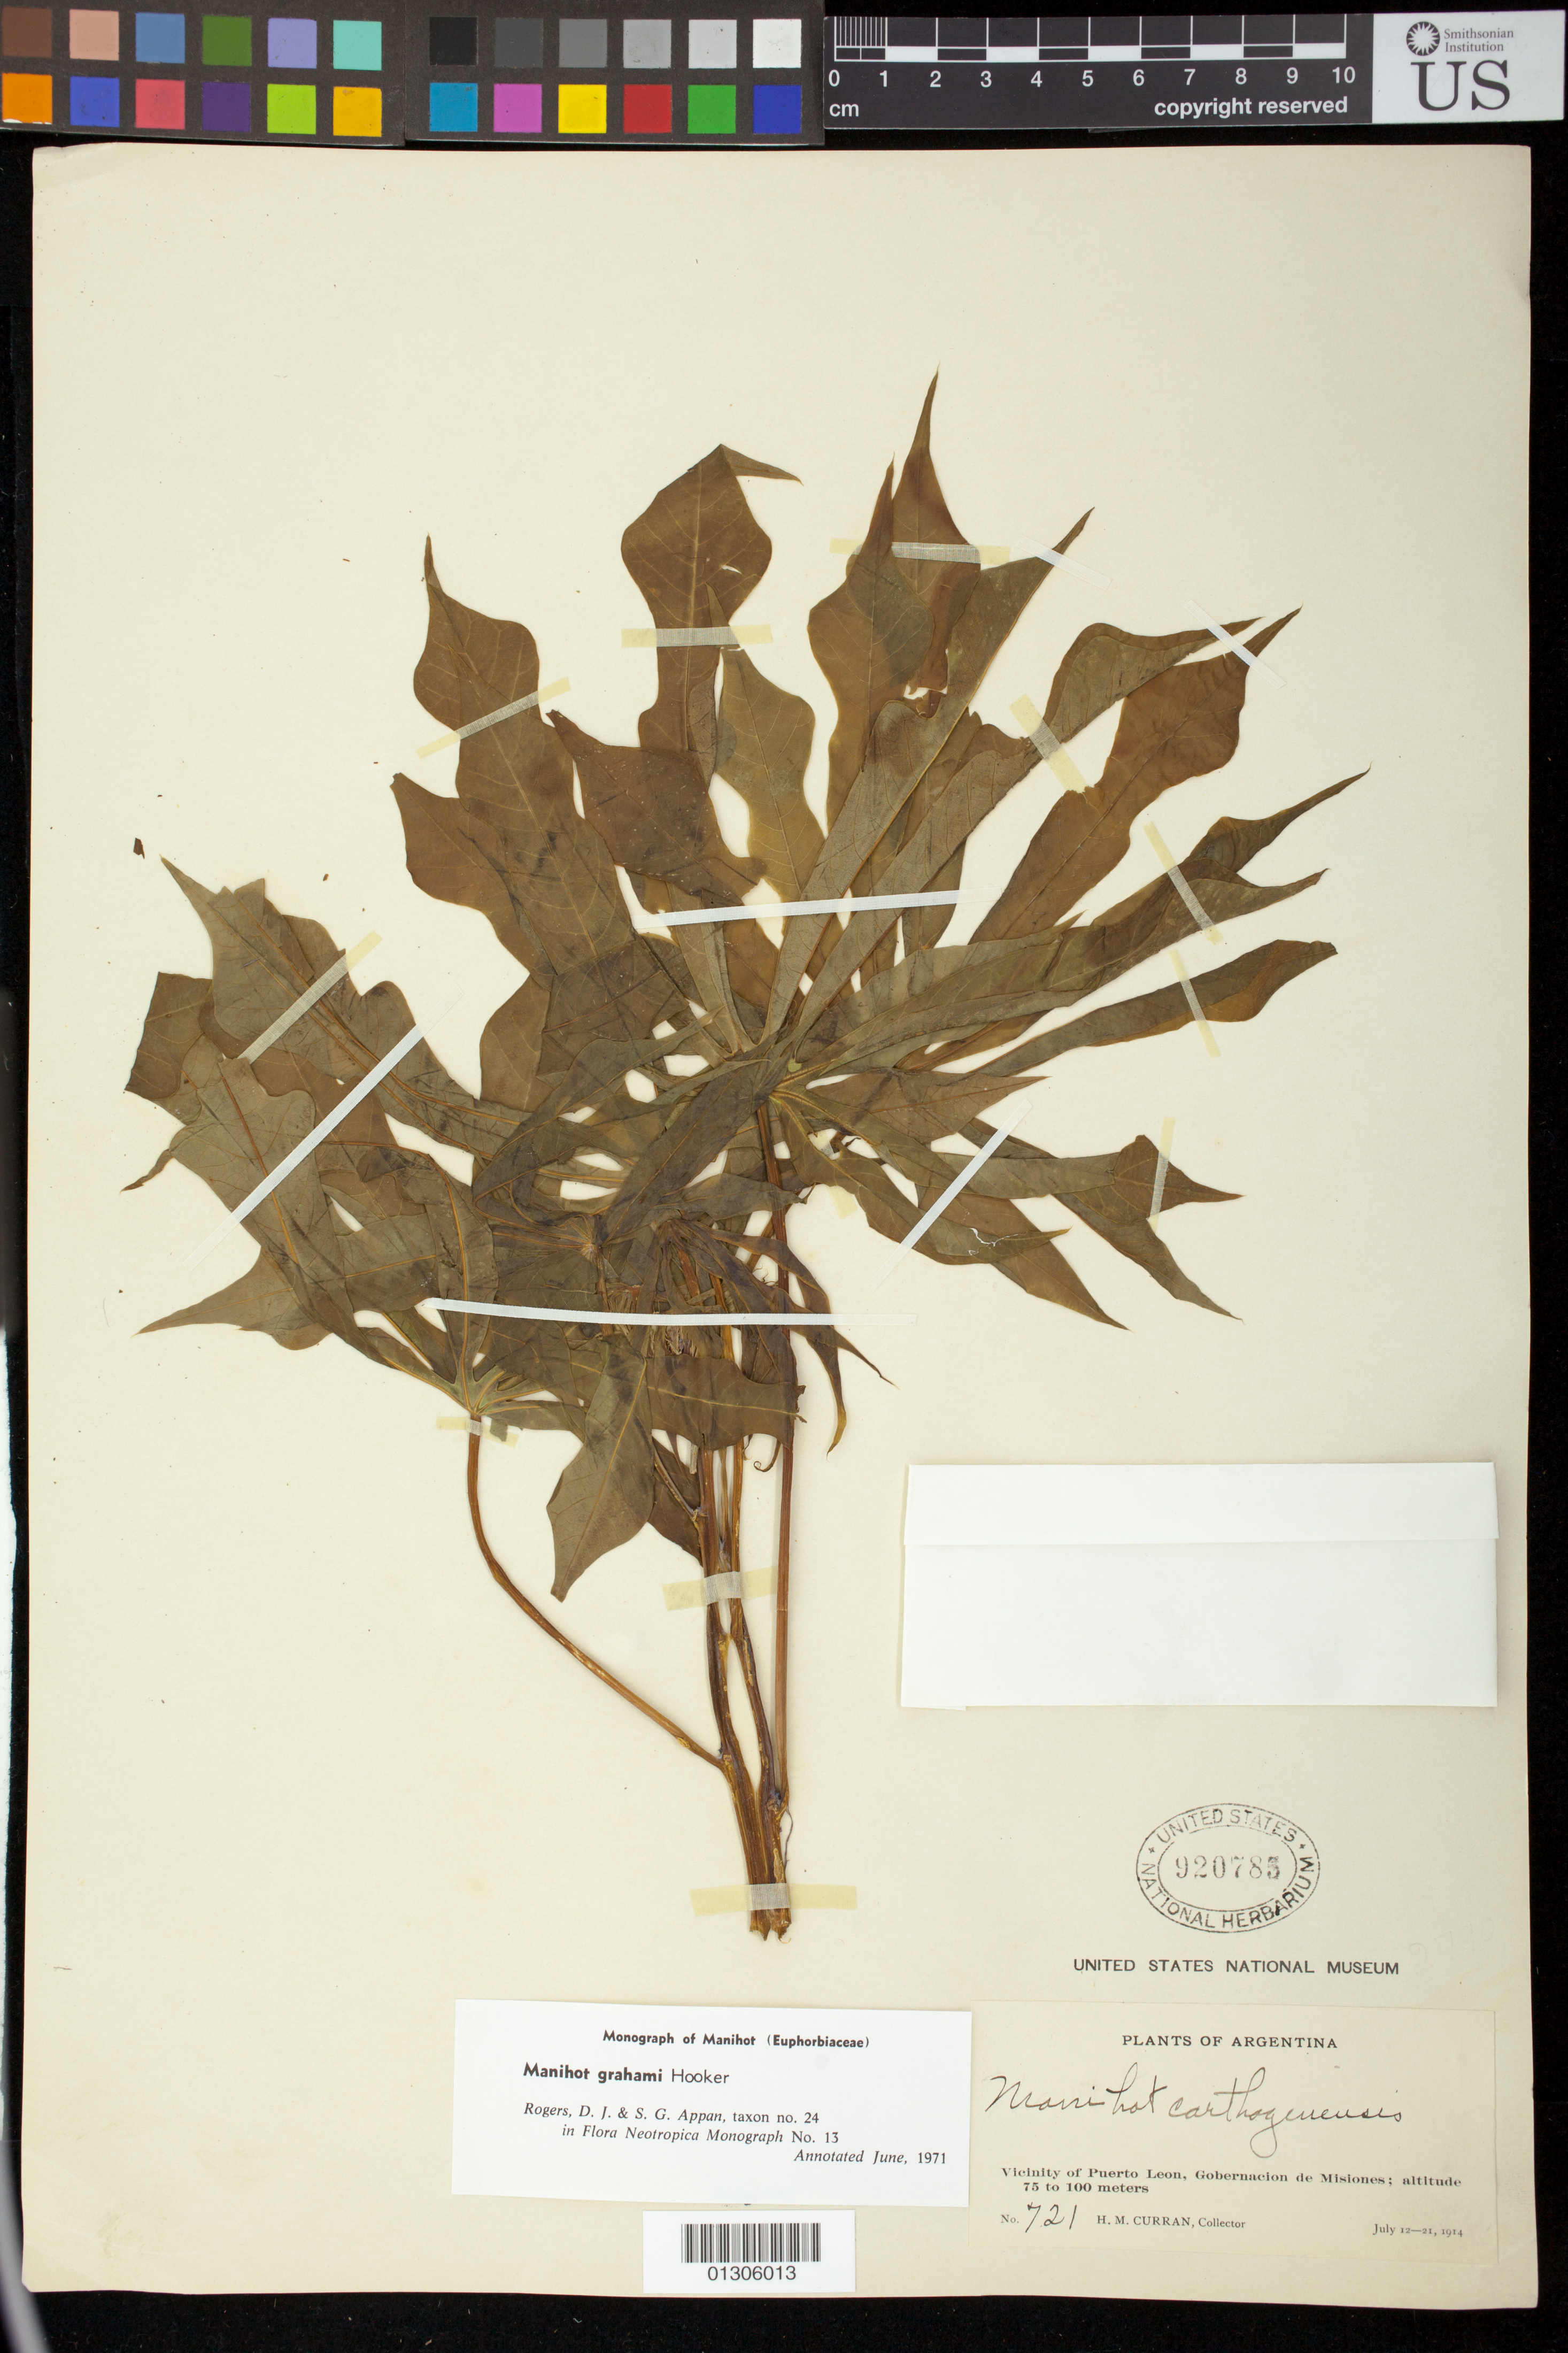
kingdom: Plantae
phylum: Tracheophyta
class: Magnoliopsida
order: Malpighiales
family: Euphorbiaceae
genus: Manihot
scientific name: Manihot grahamii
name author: Hook.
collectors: H. M. Curran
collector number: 721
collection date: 1914-07-12/1914-07-21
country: Argentina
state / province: Misiones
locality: Vicinity of Puerto Leon [Puerto Leoni]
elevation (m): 75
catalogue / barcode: US 920785